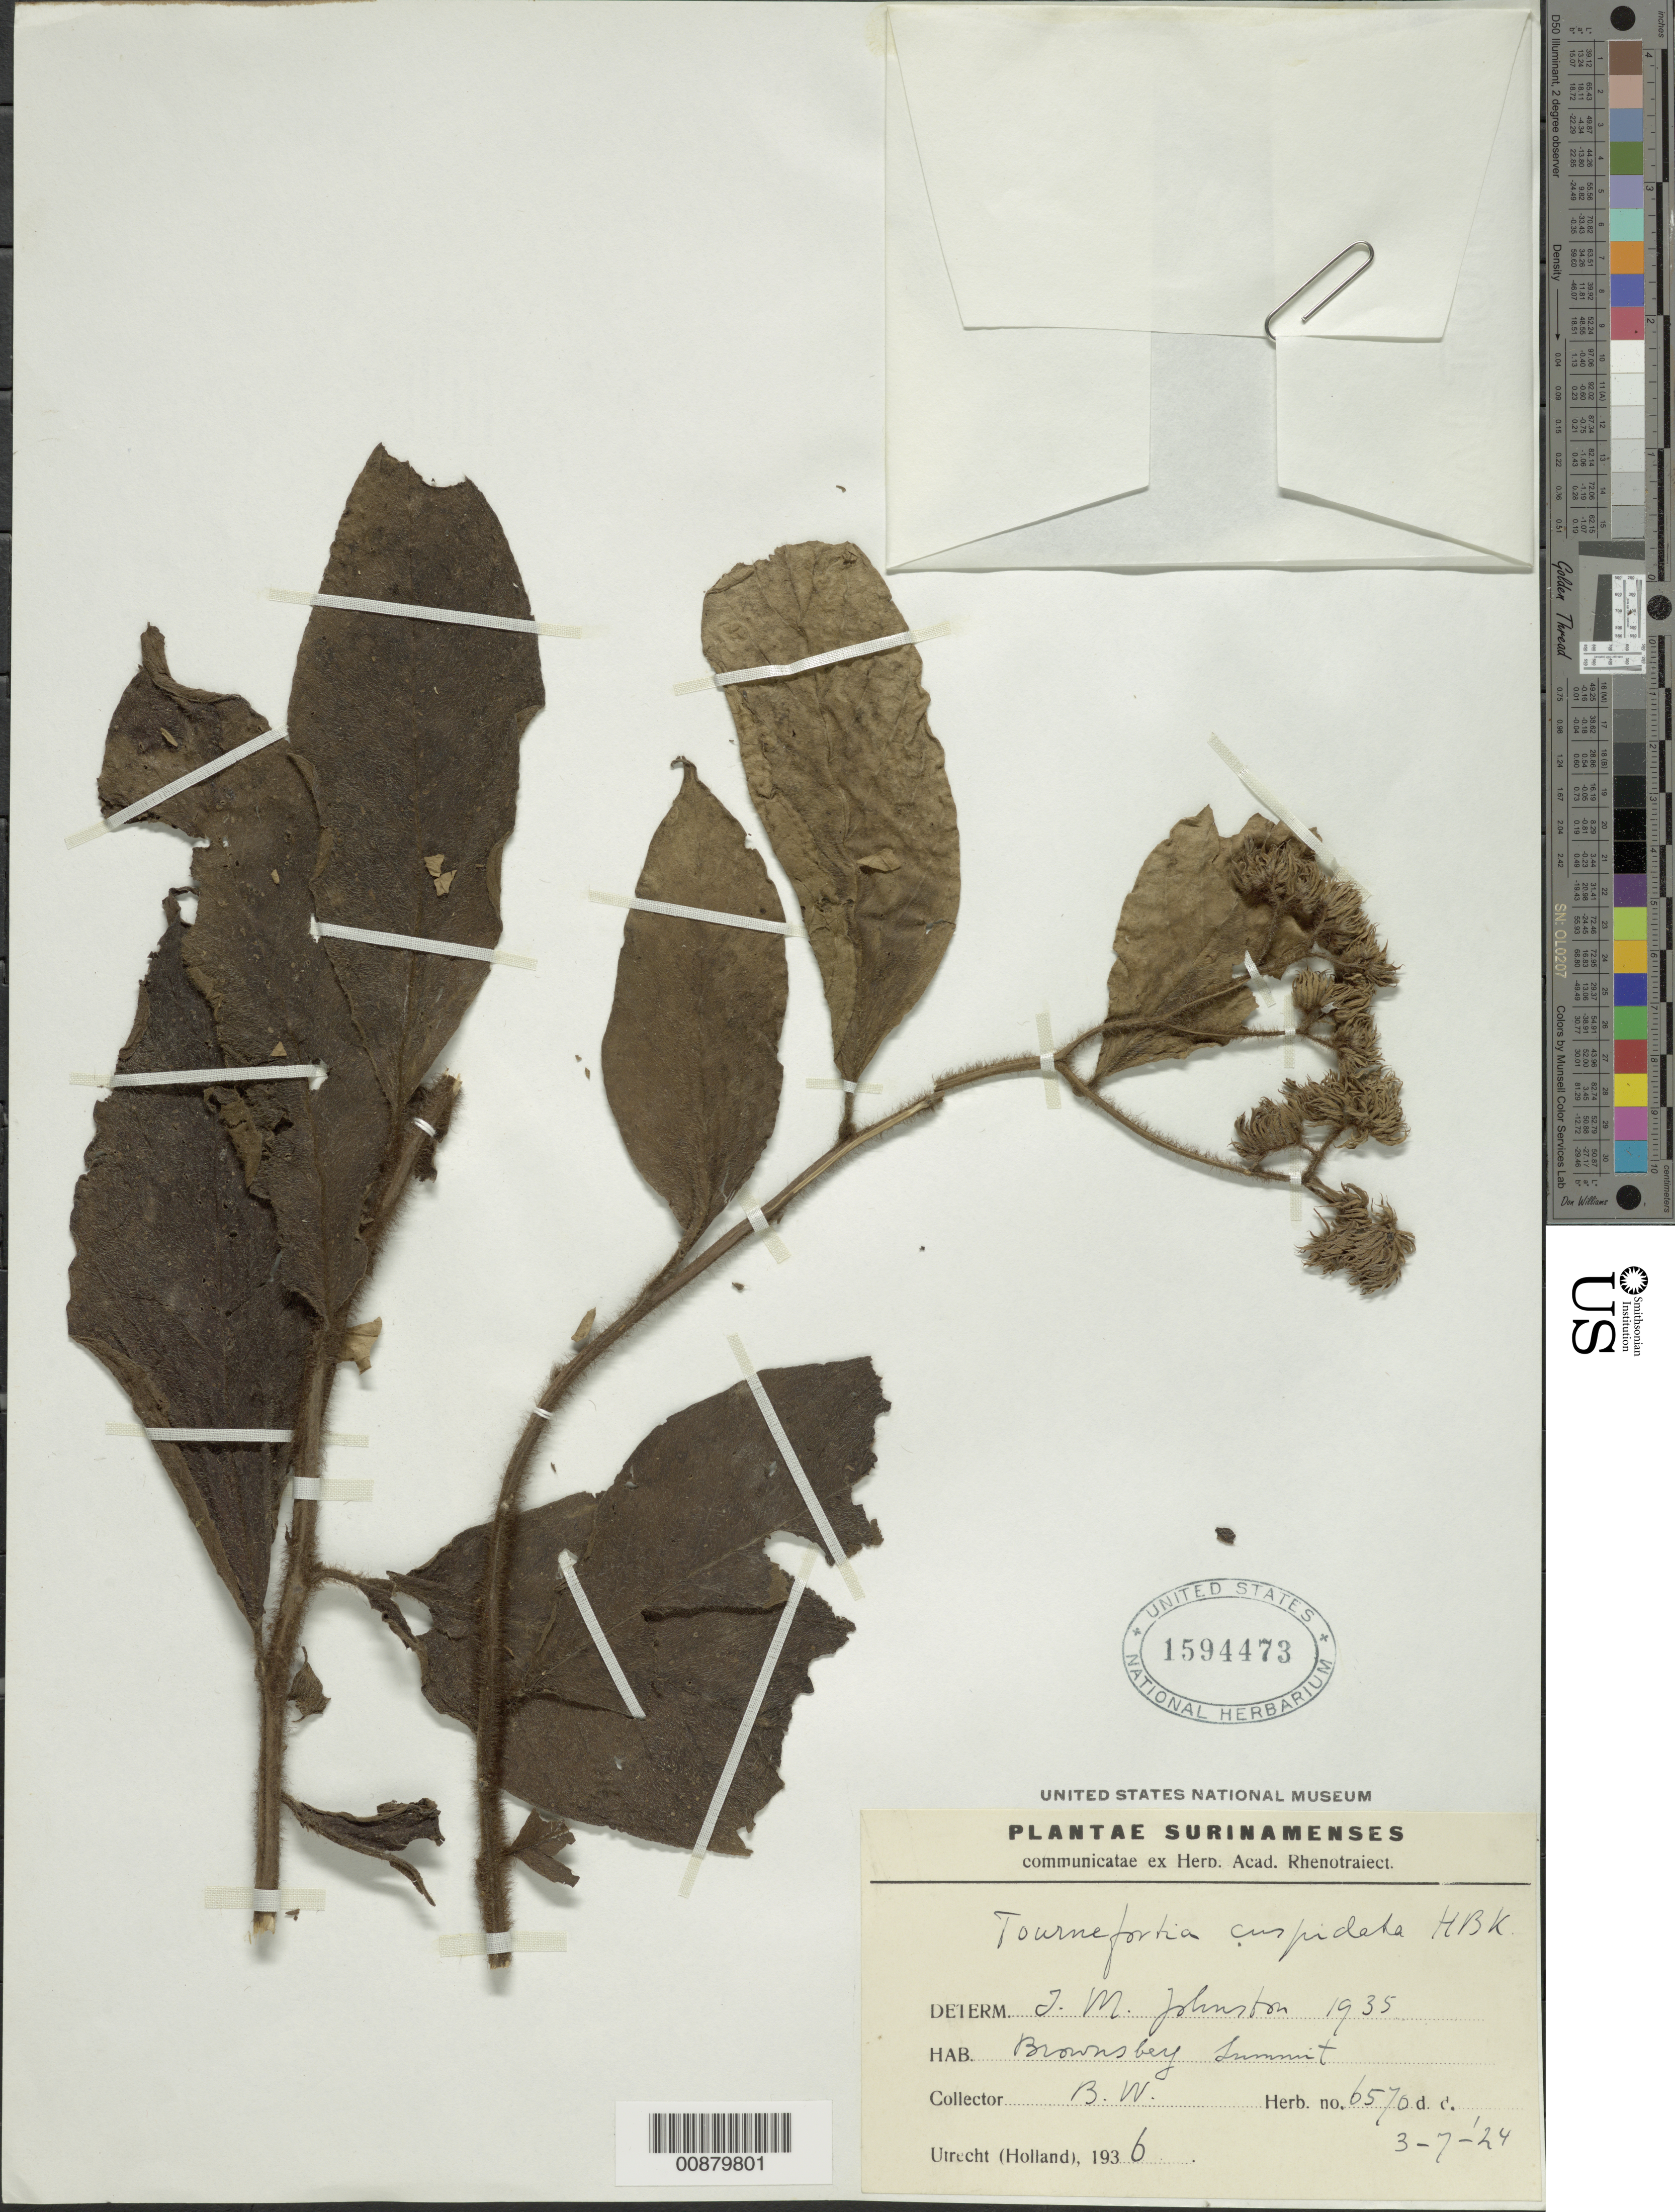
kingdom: Plantae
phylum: Tracheophyta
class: Magnoliopsida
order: Boraginales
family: Heliotropiaceae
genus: Tournefortia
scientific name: Tournefortia cuspidata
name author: Kunth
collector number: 657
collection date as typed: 3-Jul-24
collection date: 1924-07-03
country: Suriname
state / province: Brokopondo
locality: Brownsberg, summit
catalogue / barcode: US 1594473